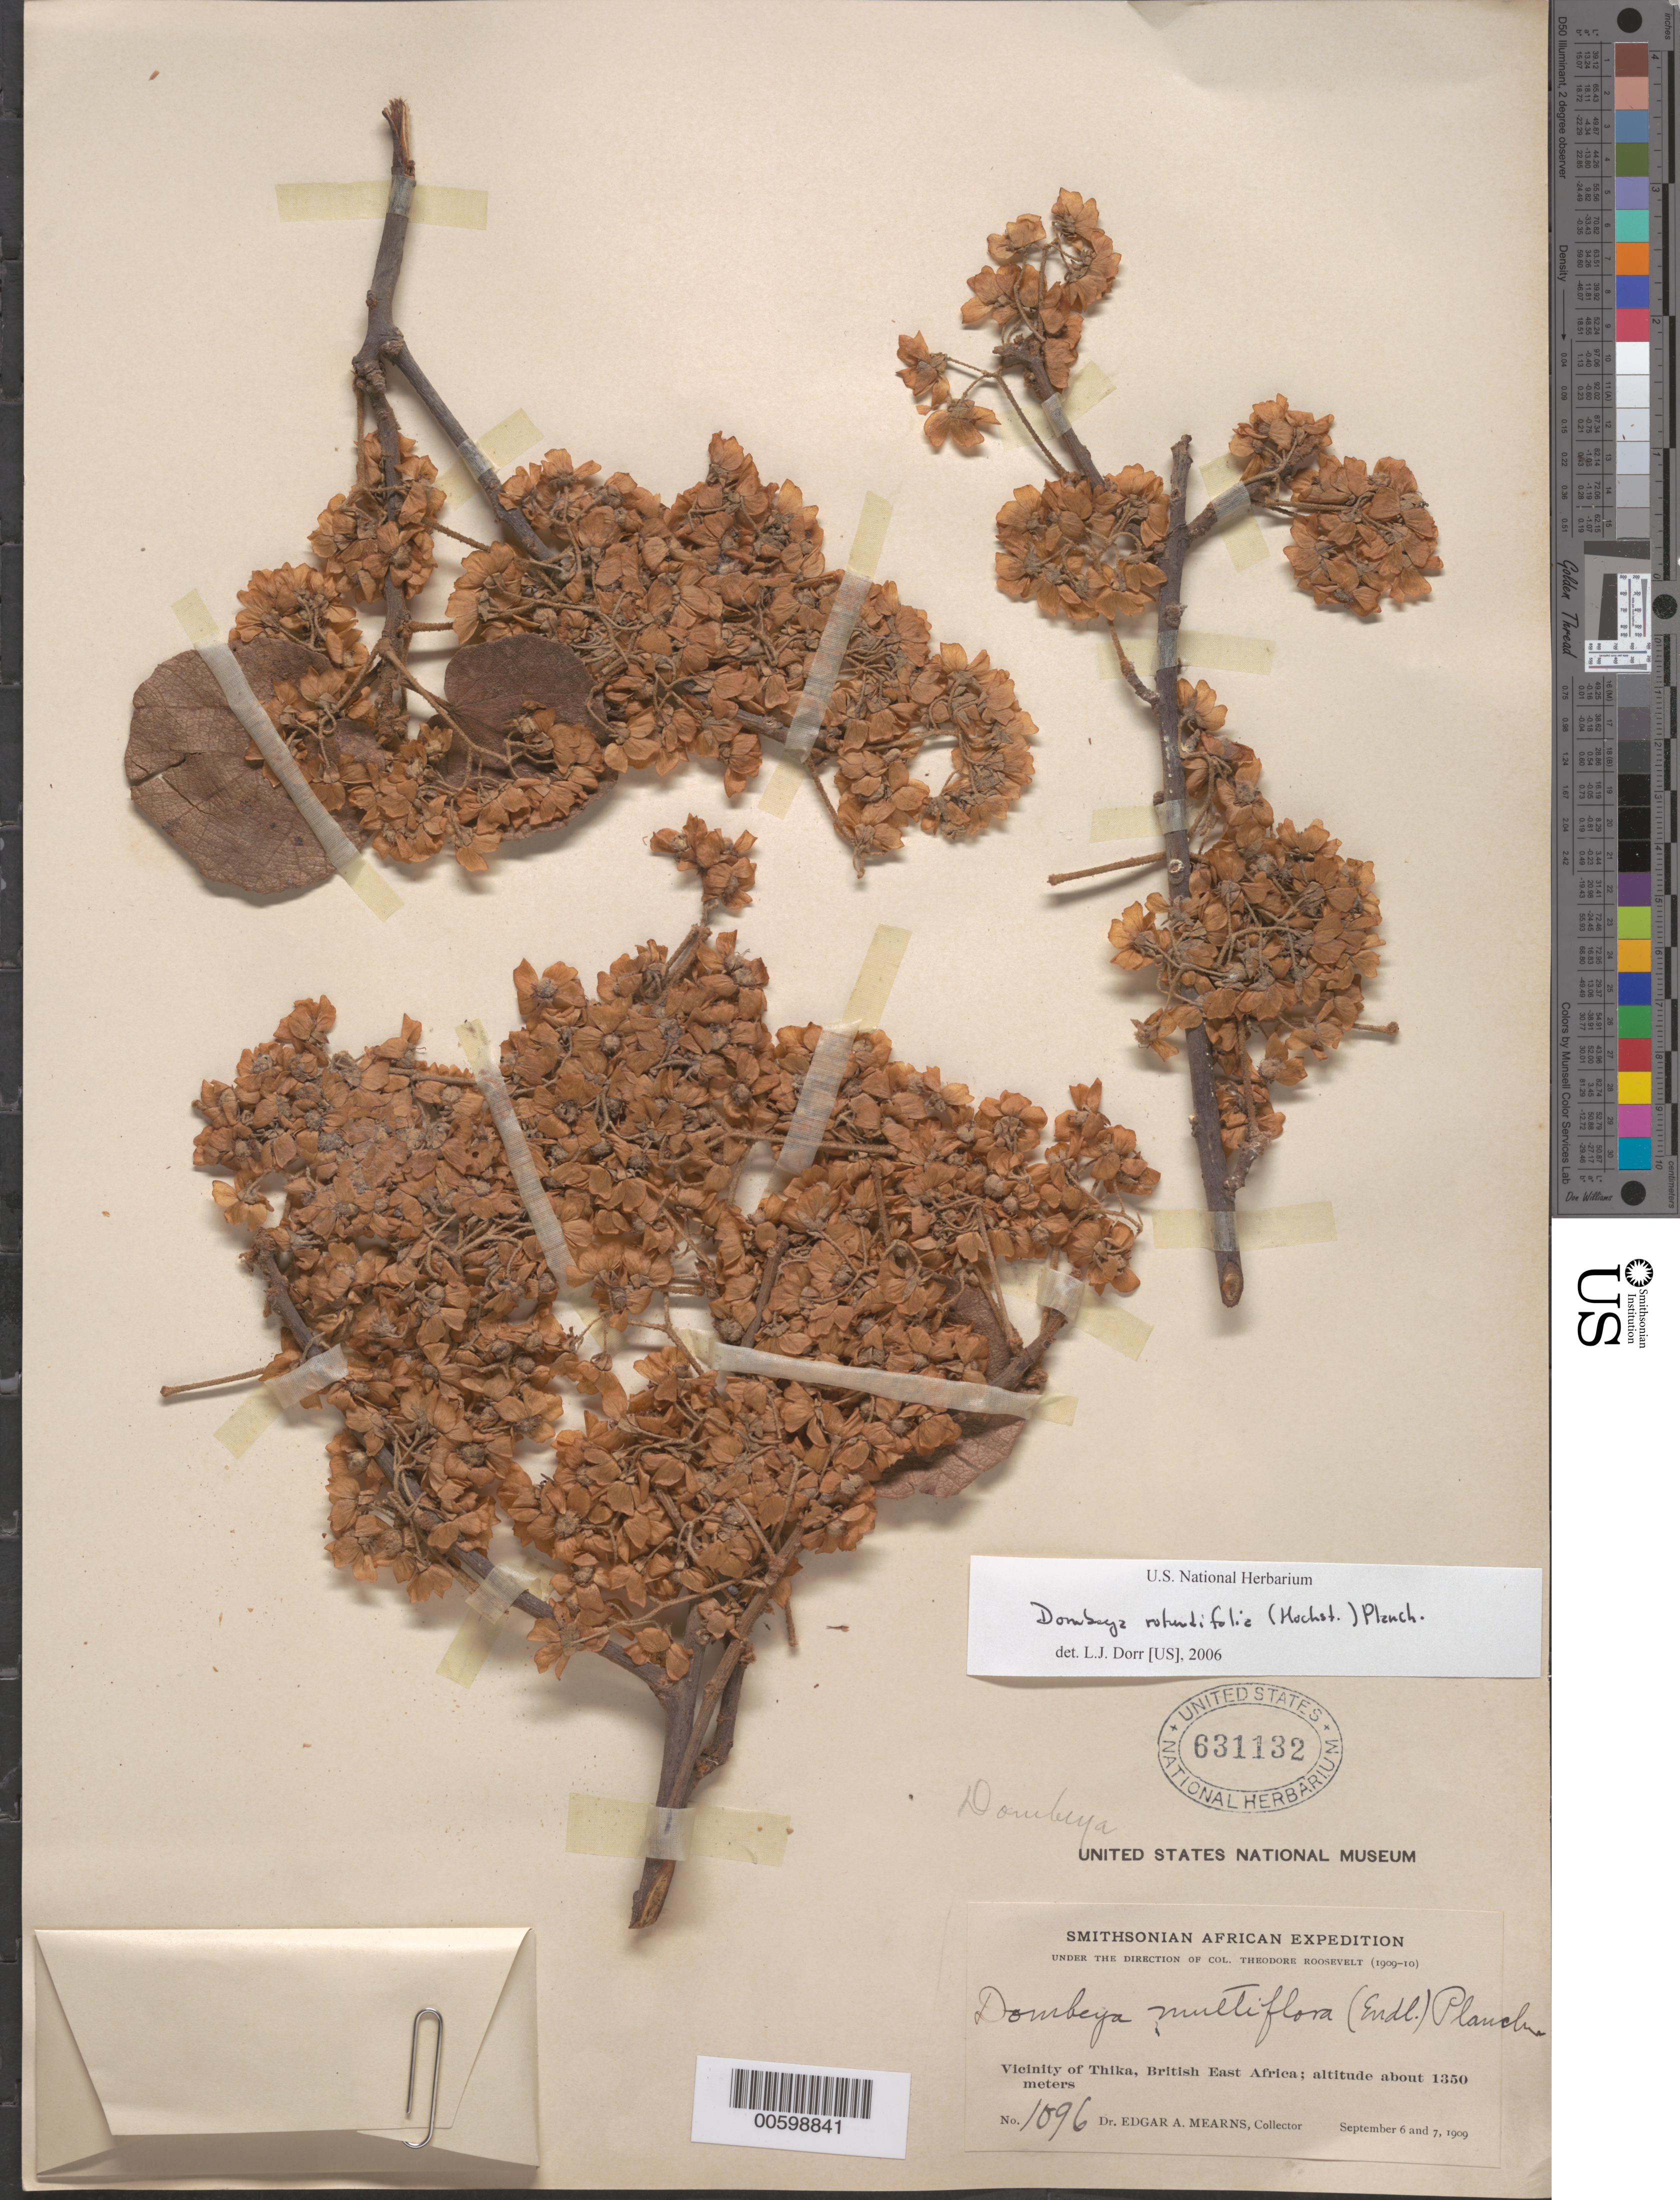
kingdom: Plantae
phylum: Tracheophyta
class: Magnoliopsida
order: Malvales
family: Malvaceae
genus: Dombeya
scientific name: Dombeya multiflora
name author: (Endl.) Planch.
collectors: E. A. Mearns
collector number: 1096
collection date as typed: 06 Sep 1909 to 07 Sep 1909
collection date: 1909-09-06/1909-09-07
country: Kenya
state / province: Kiambu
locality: Vicinity of Thika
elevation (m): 1350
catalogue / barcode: US 631132